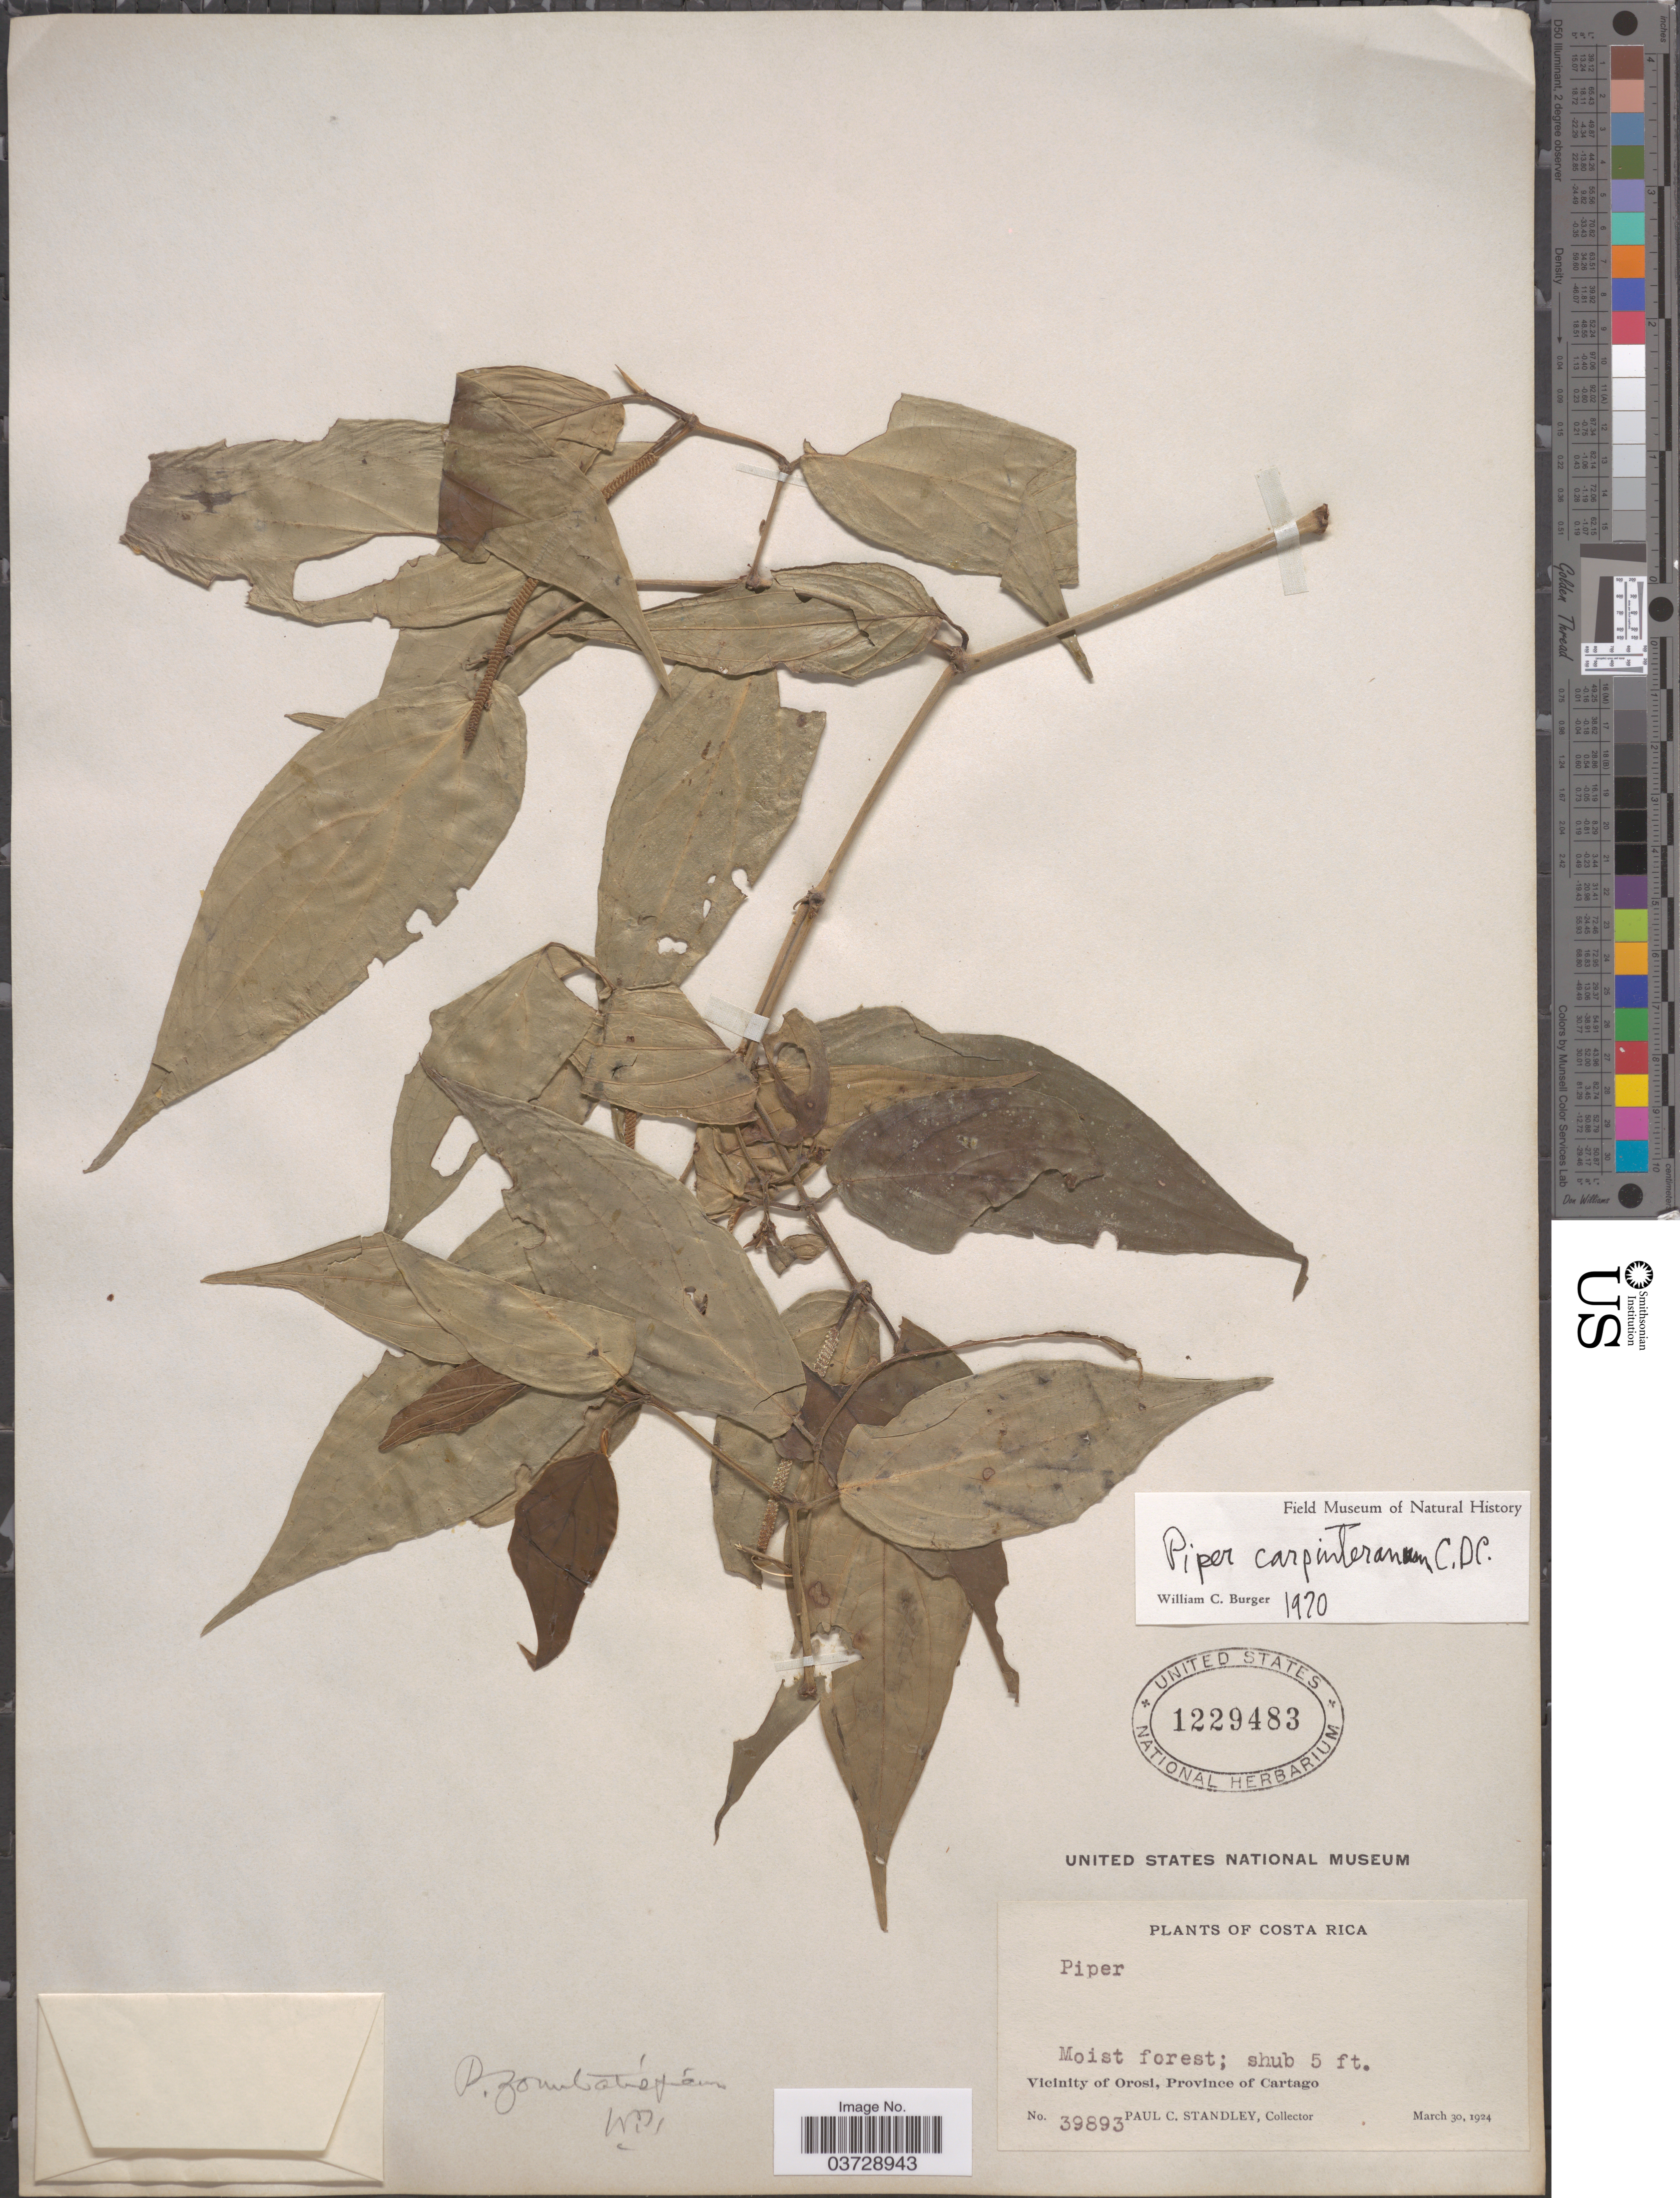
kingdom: Plantae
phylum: Tracheophyta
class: Magnoliopsida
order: Piperales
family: Piperaceae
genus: Piper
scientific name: Piper carpinteranum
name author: C. DC.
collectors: P. C. Standley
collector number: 39893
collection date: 1924-03-30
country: Costa Rica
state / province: Cartago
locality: Vicinity of Orosi.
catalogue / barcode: US 1229483